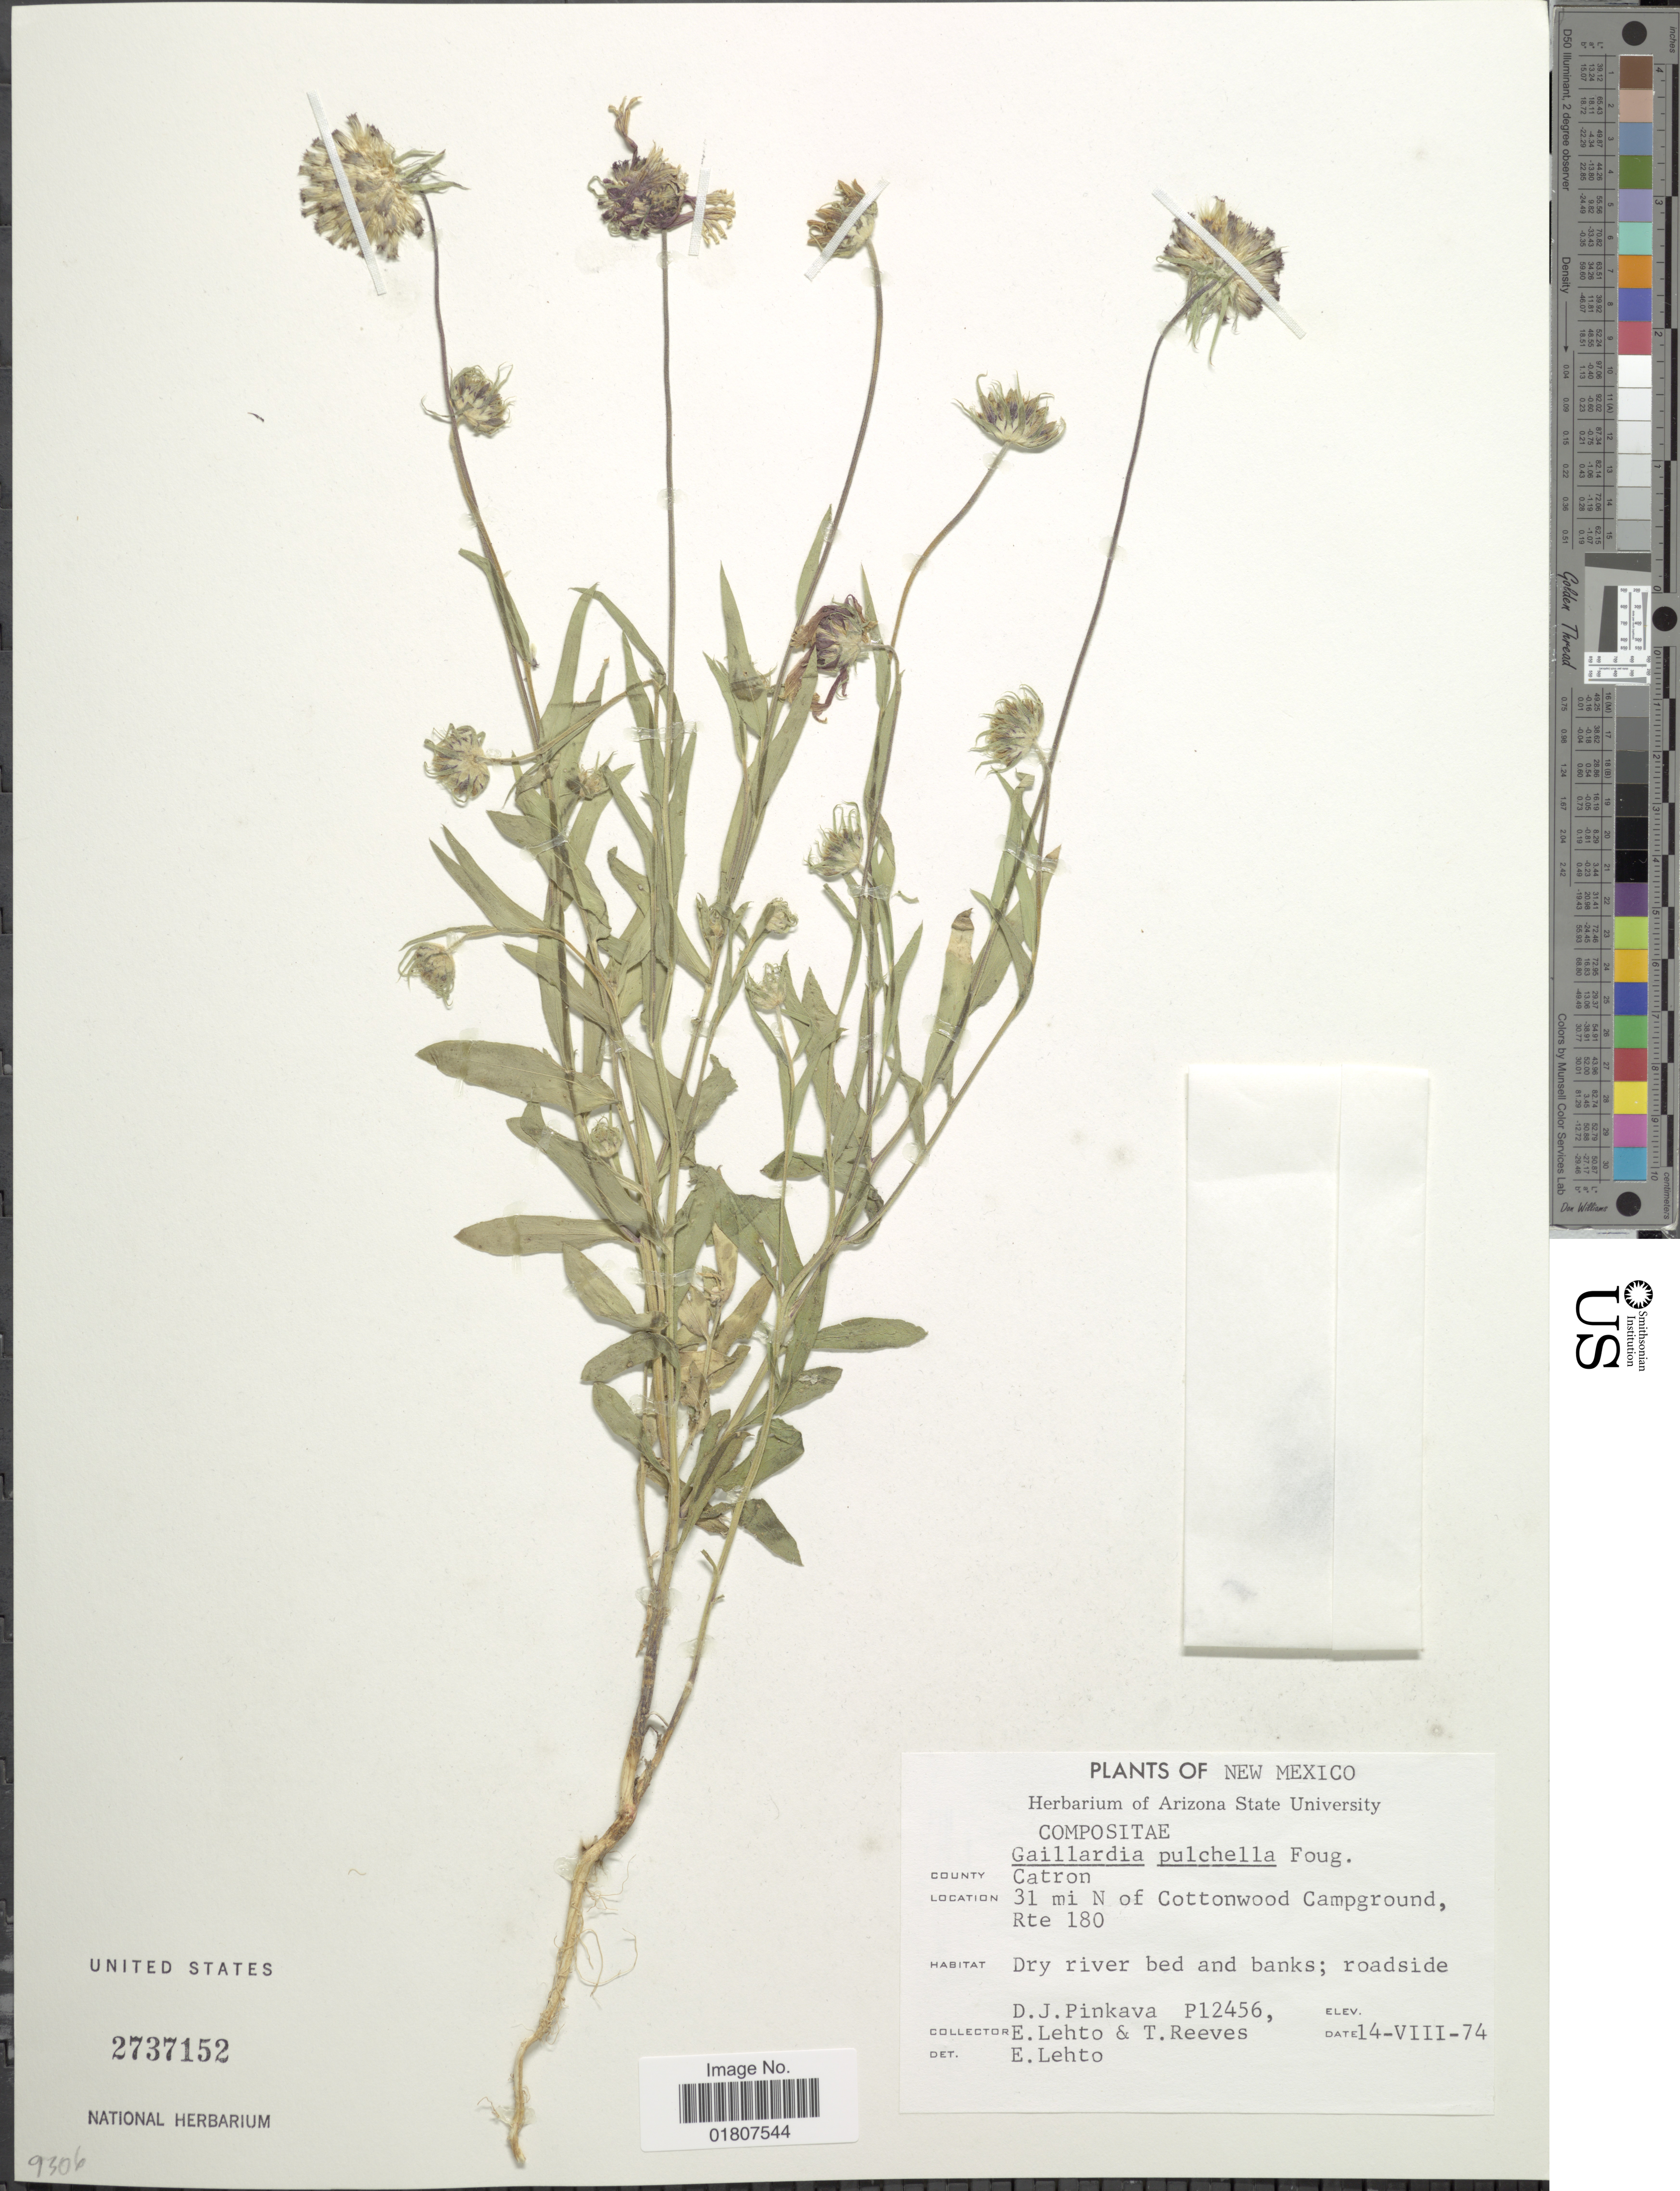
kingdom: Plantae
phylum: Tracheophyta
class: Magnoliopsida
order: Asterales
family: Asteraceae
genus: Gaillardia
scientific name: Gaillardia pulchella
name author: Foug.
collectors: D. J. Pinkava, E. Lehto & T. Reeves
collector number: P12456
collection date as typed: Transcribed d/m/y: 14/8/74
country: United States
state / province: New Mexico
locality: County Catron. 31 mi N of Cottonwood Campground, Rte 180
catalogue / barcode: US 2737152